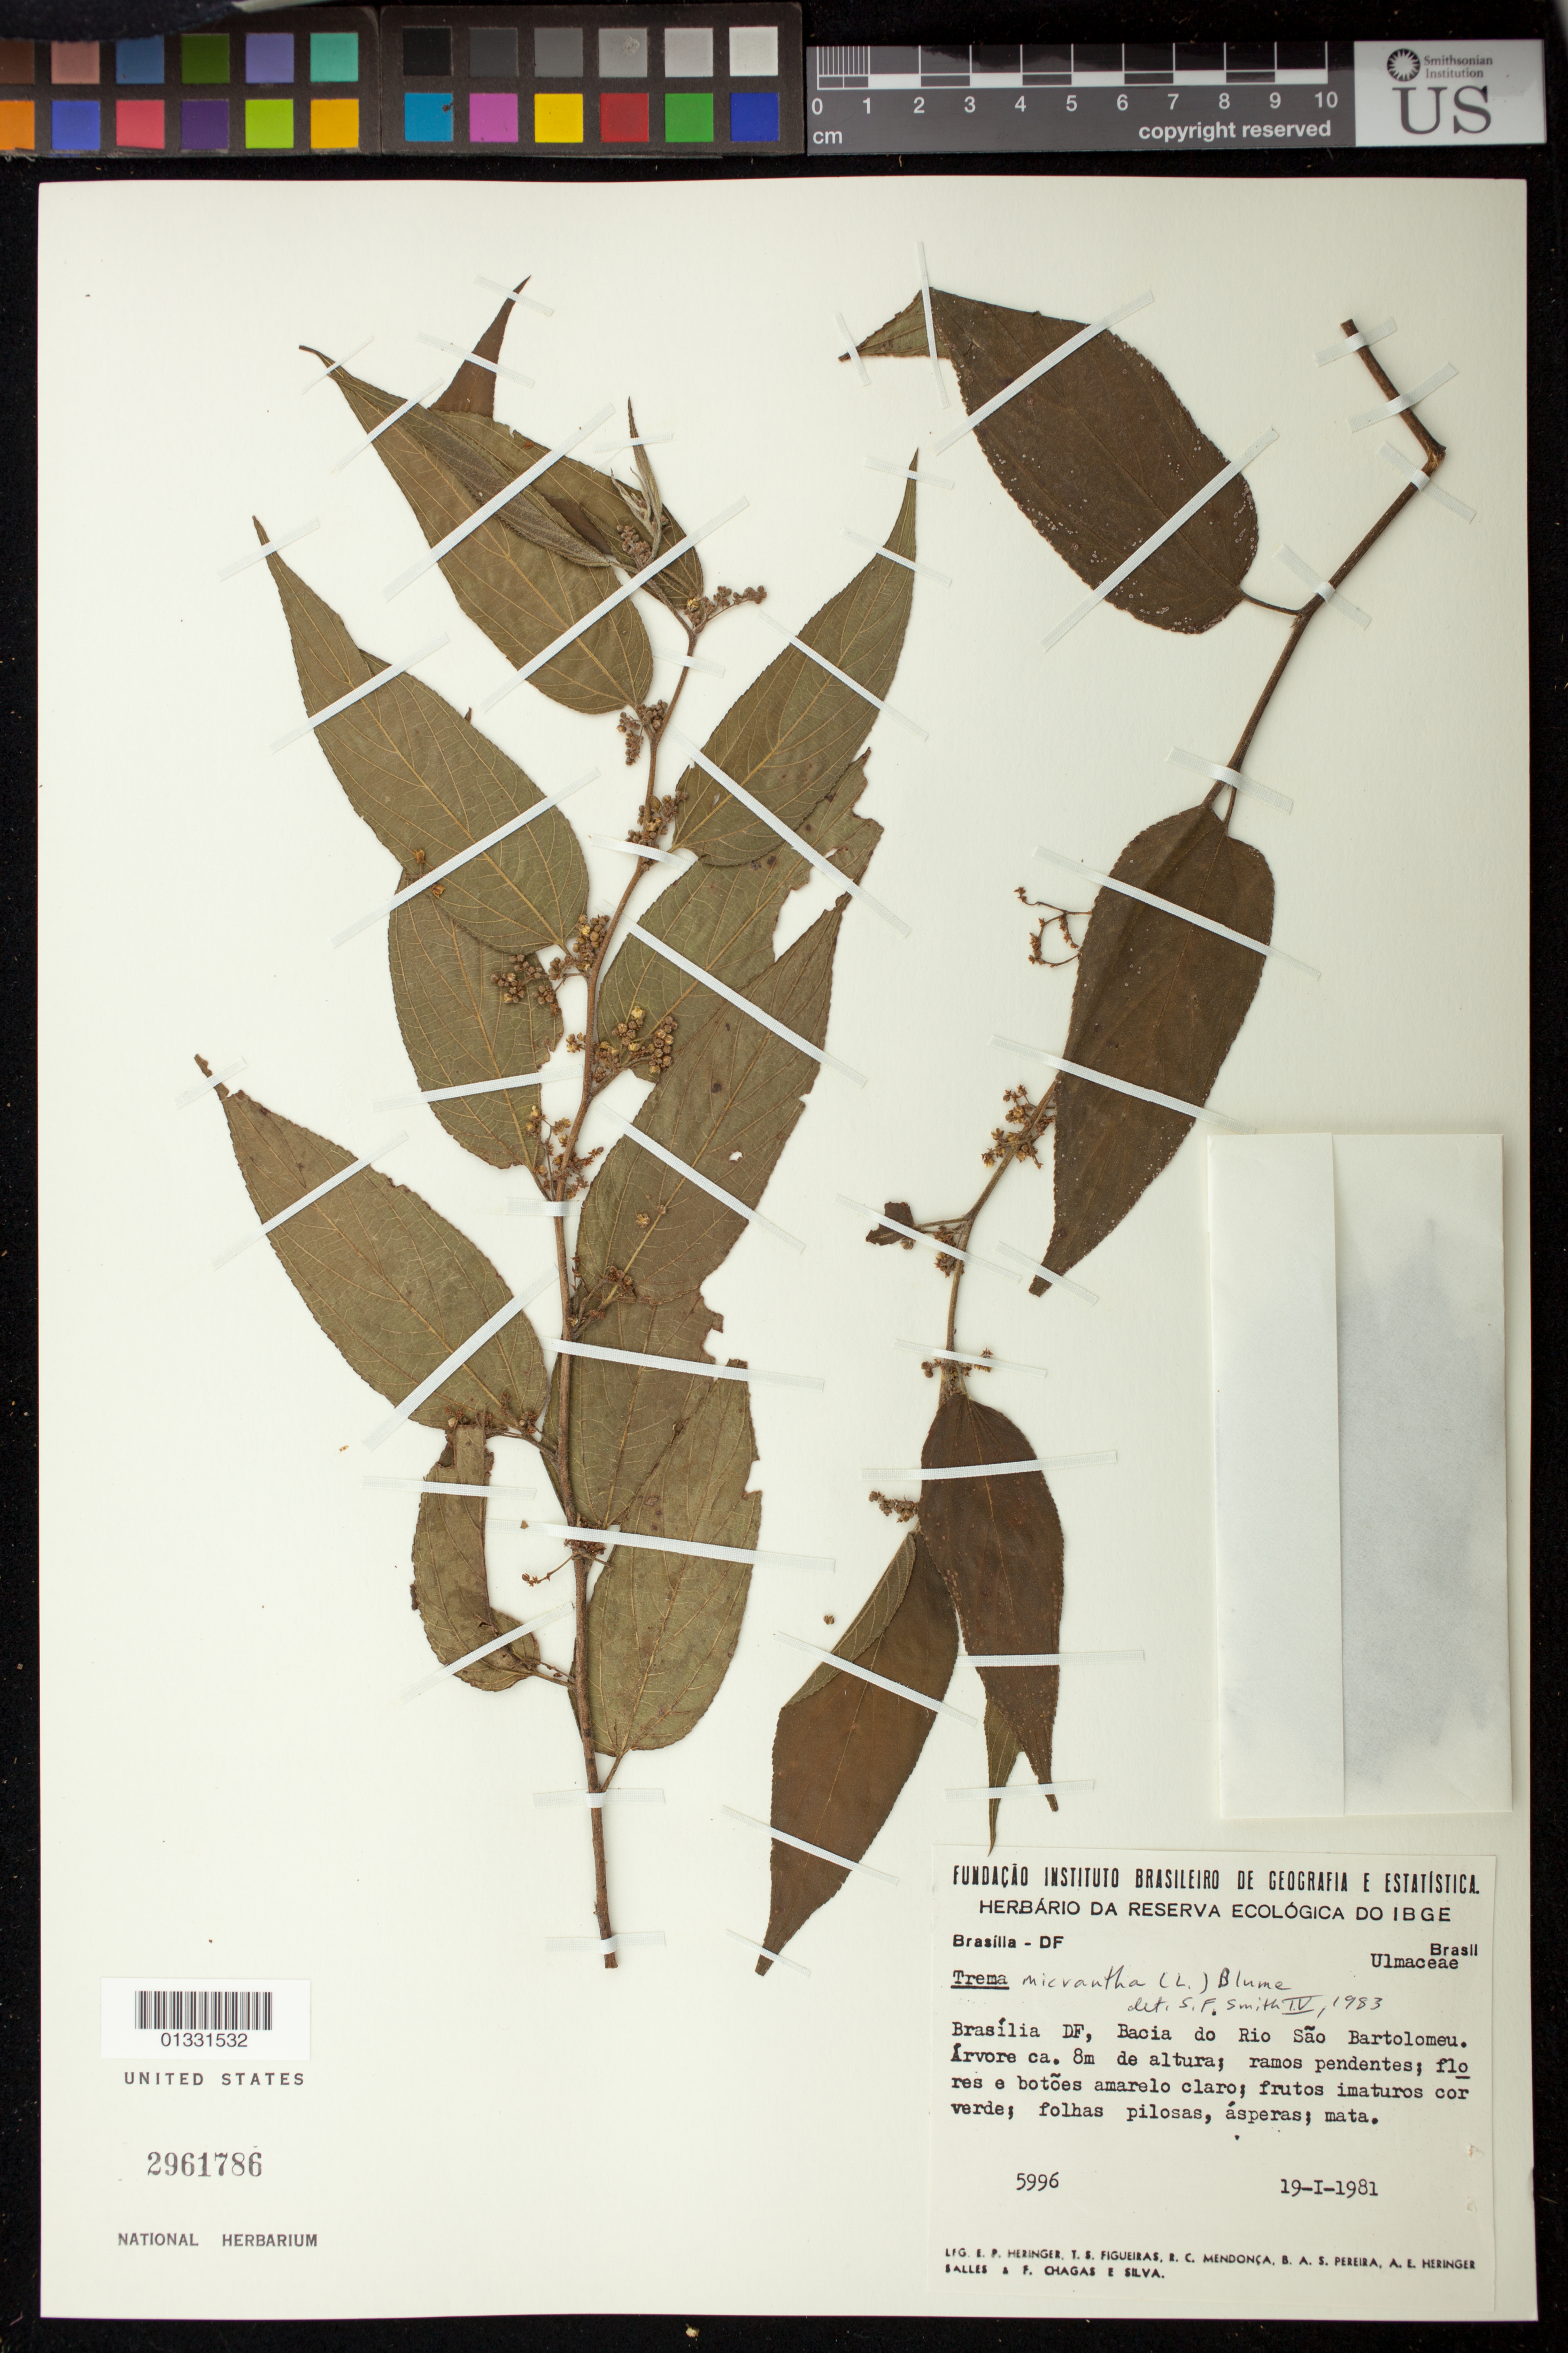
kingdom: Plantae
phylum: Tracheophyta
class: Magnoliopsida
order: Rosales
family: Cannabaceae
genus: Trema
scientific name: Trema micranthum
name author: (L.) Blume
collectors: E. P. Heringer, T. S. Figueiras, R. C. Mendonça, B. A. S. Pereira, A. E. Heringer Salles & F. C. Silva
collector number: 5996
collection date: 1981-01-19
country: Brazil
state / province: Distrito Federal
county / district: Brasília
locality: Bacia do Rio São Bartolomeu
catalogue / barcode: US 2961786